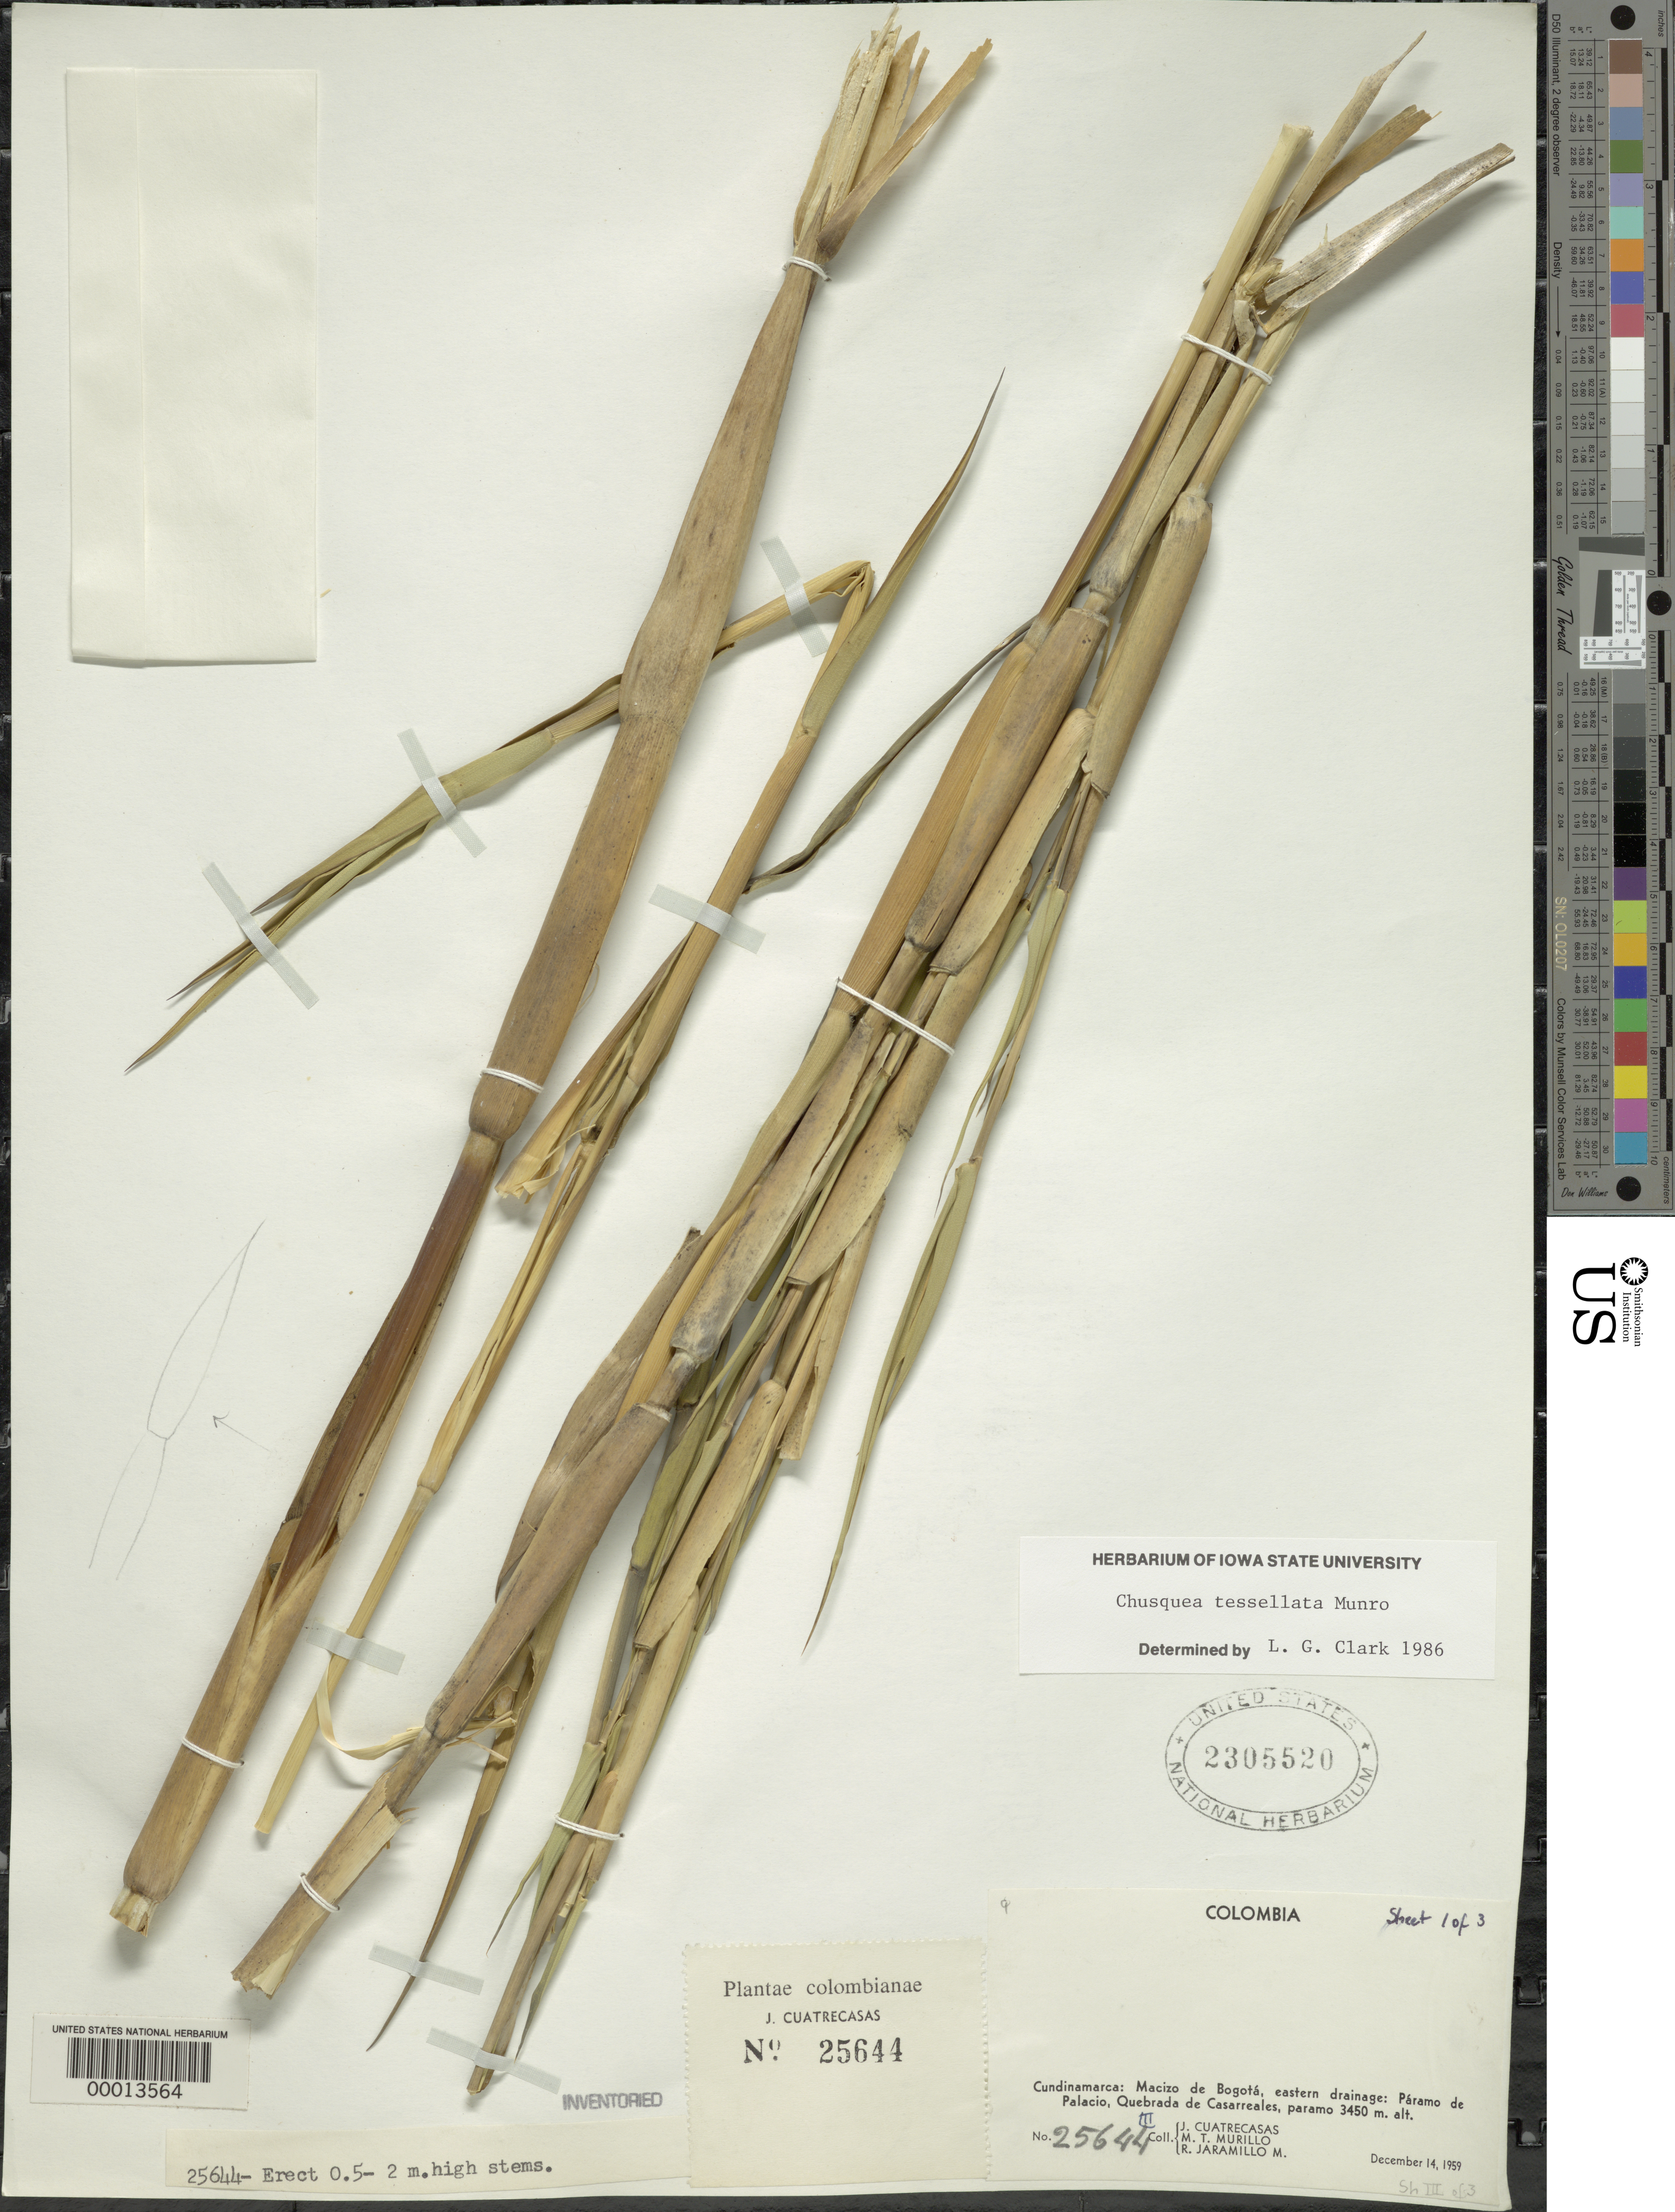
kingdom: Plantae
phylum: Tracheophyta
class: Liliopsida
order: Poales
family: Poaceae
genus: Chusquea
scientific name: Chusquea tessellata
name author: Munro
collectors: J. Cuatrecasas, M. Murillo & R. Jaramillo M.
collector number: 25644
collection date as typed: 14 Dec 1959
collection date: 1959-12-14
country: Colombia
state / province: Cundinamarca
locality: Quebrada de Casarreales, Paramo de Palacio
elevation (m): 3450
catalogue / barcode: US 2305520